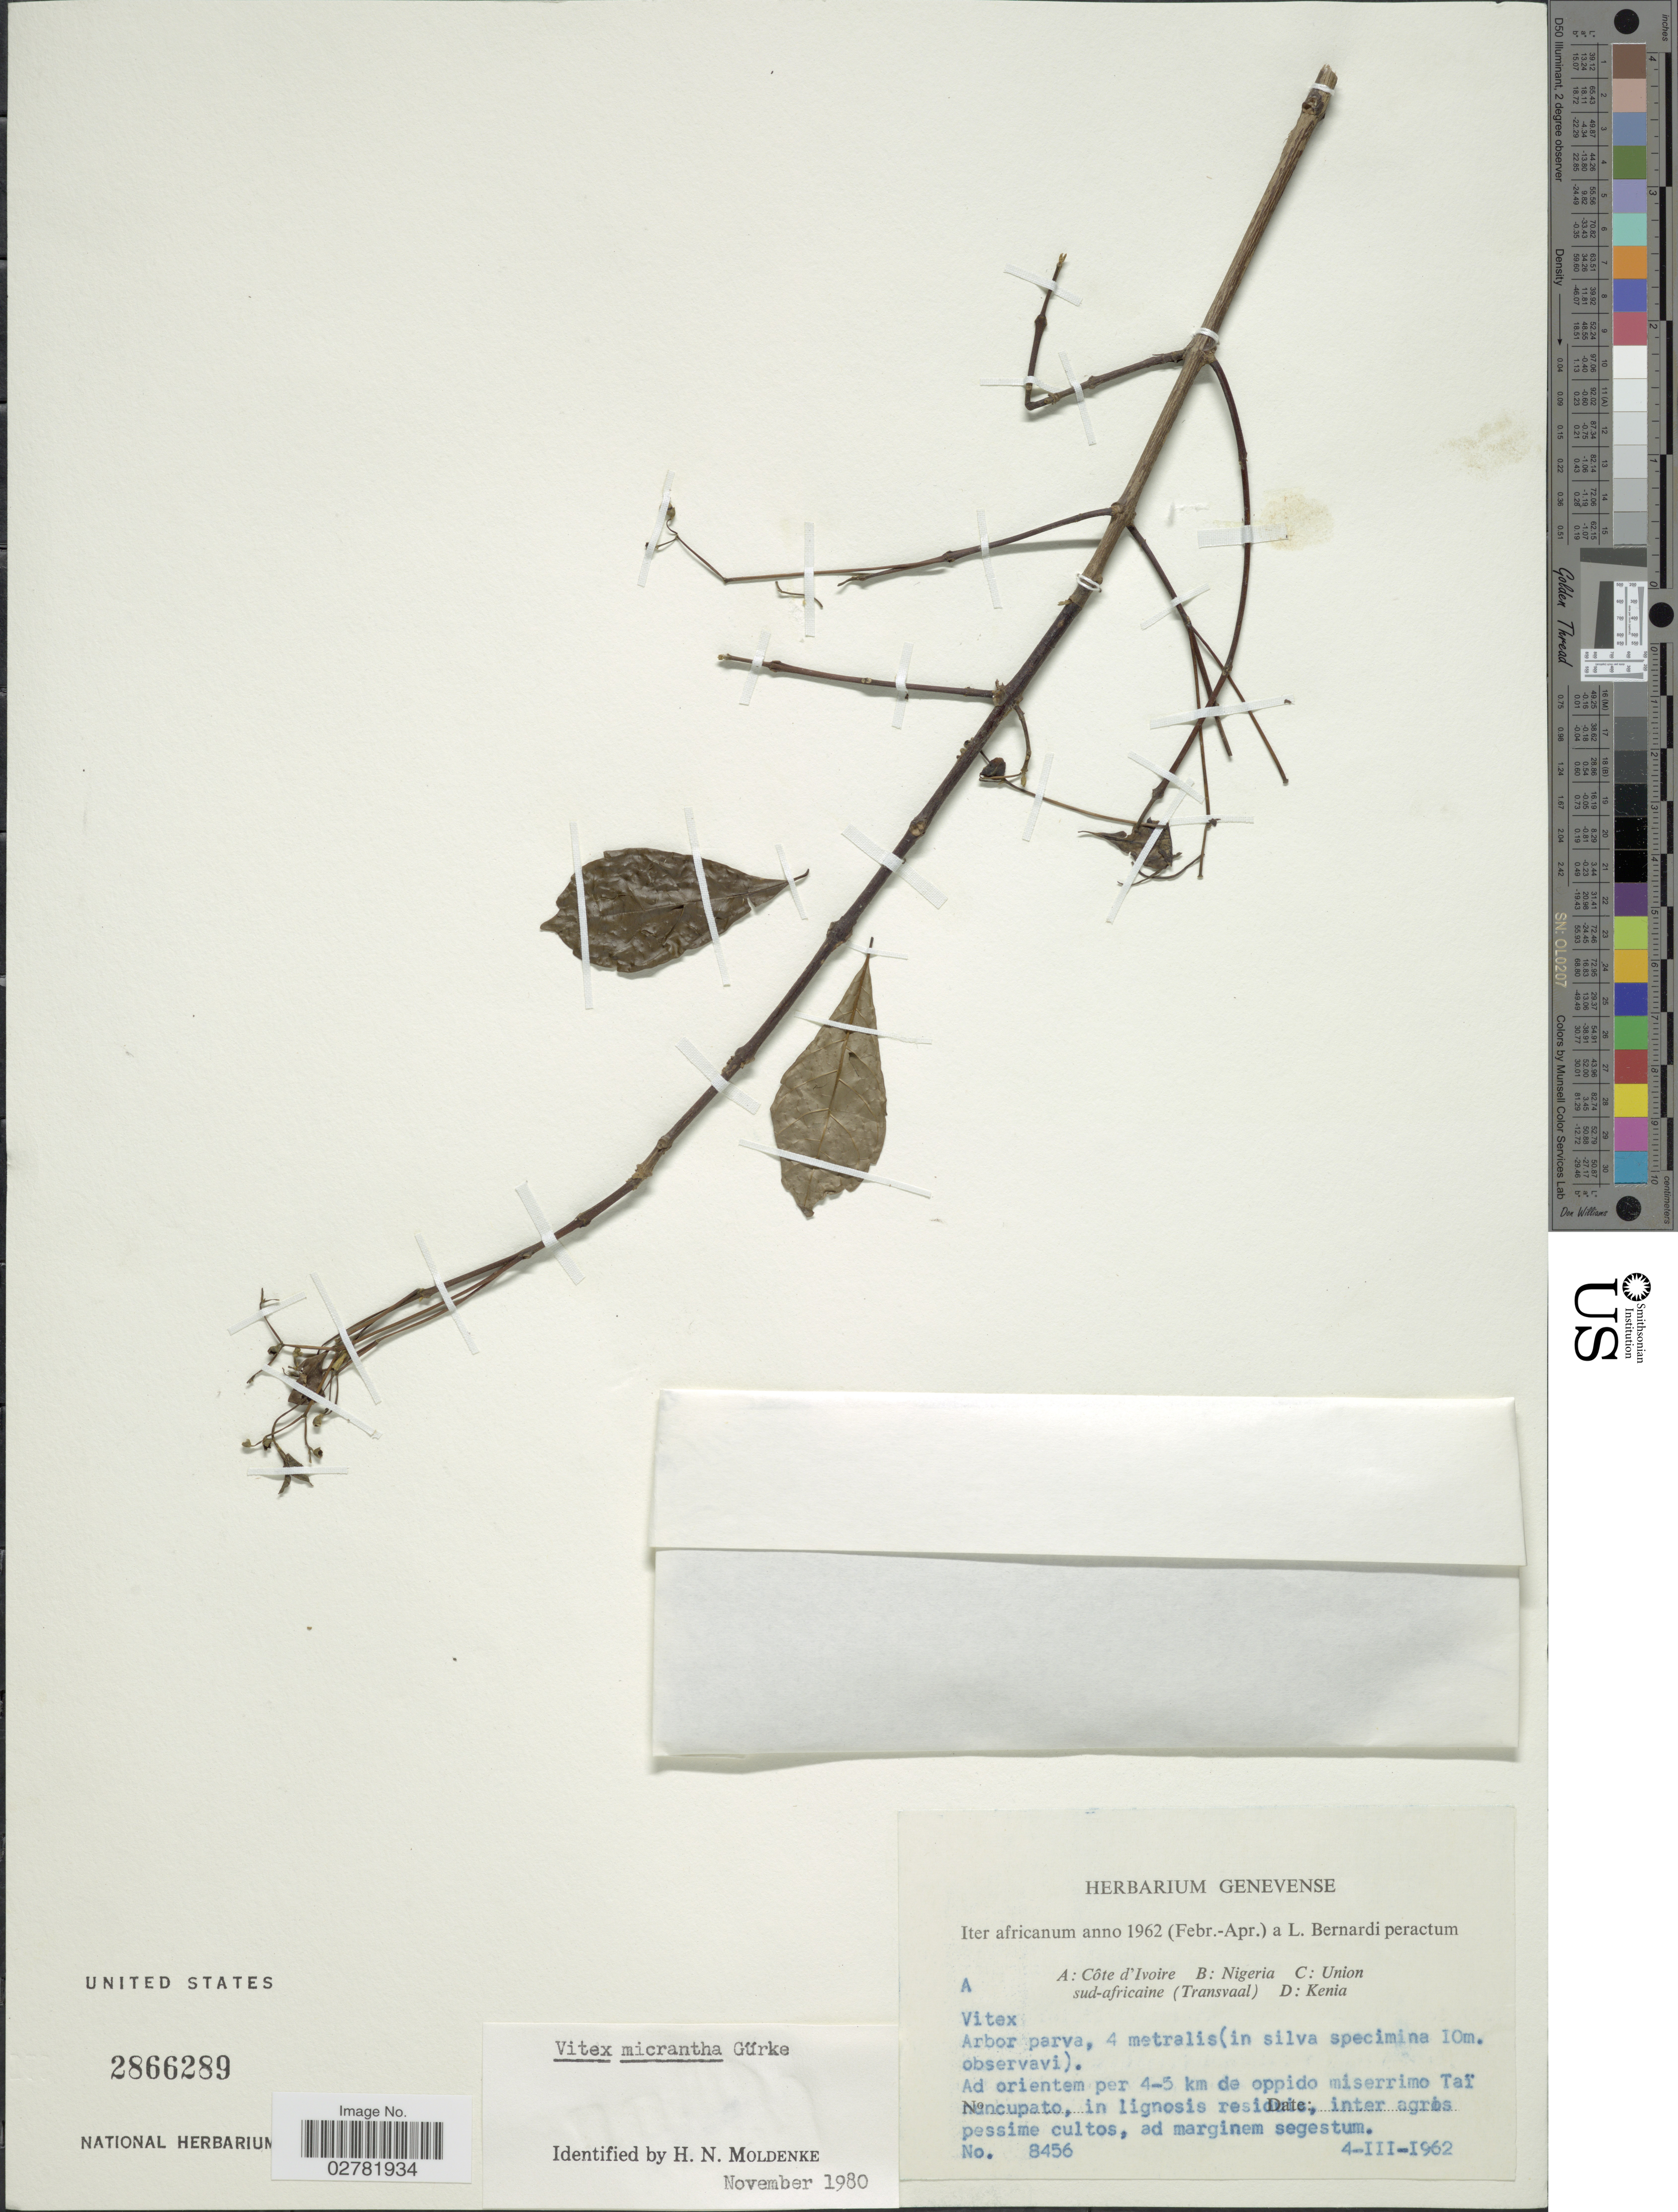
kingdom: Plantae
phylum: Tracheophyta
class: Magnoliopsida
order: Lamiales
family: Lamiaceae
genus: Vitex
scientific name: Vitex micrantha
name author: Gürke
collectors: L. Bernardi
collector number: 8456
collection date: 1962-03-04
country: Ivory Coast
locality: Côte d'Ivoire. Ad orientem per 4-5 km de oppido miserimo Taï nuncupato, in lignosis reside, inter agros pessime cultos, ad marginem segestum.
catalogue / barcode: US 2866289